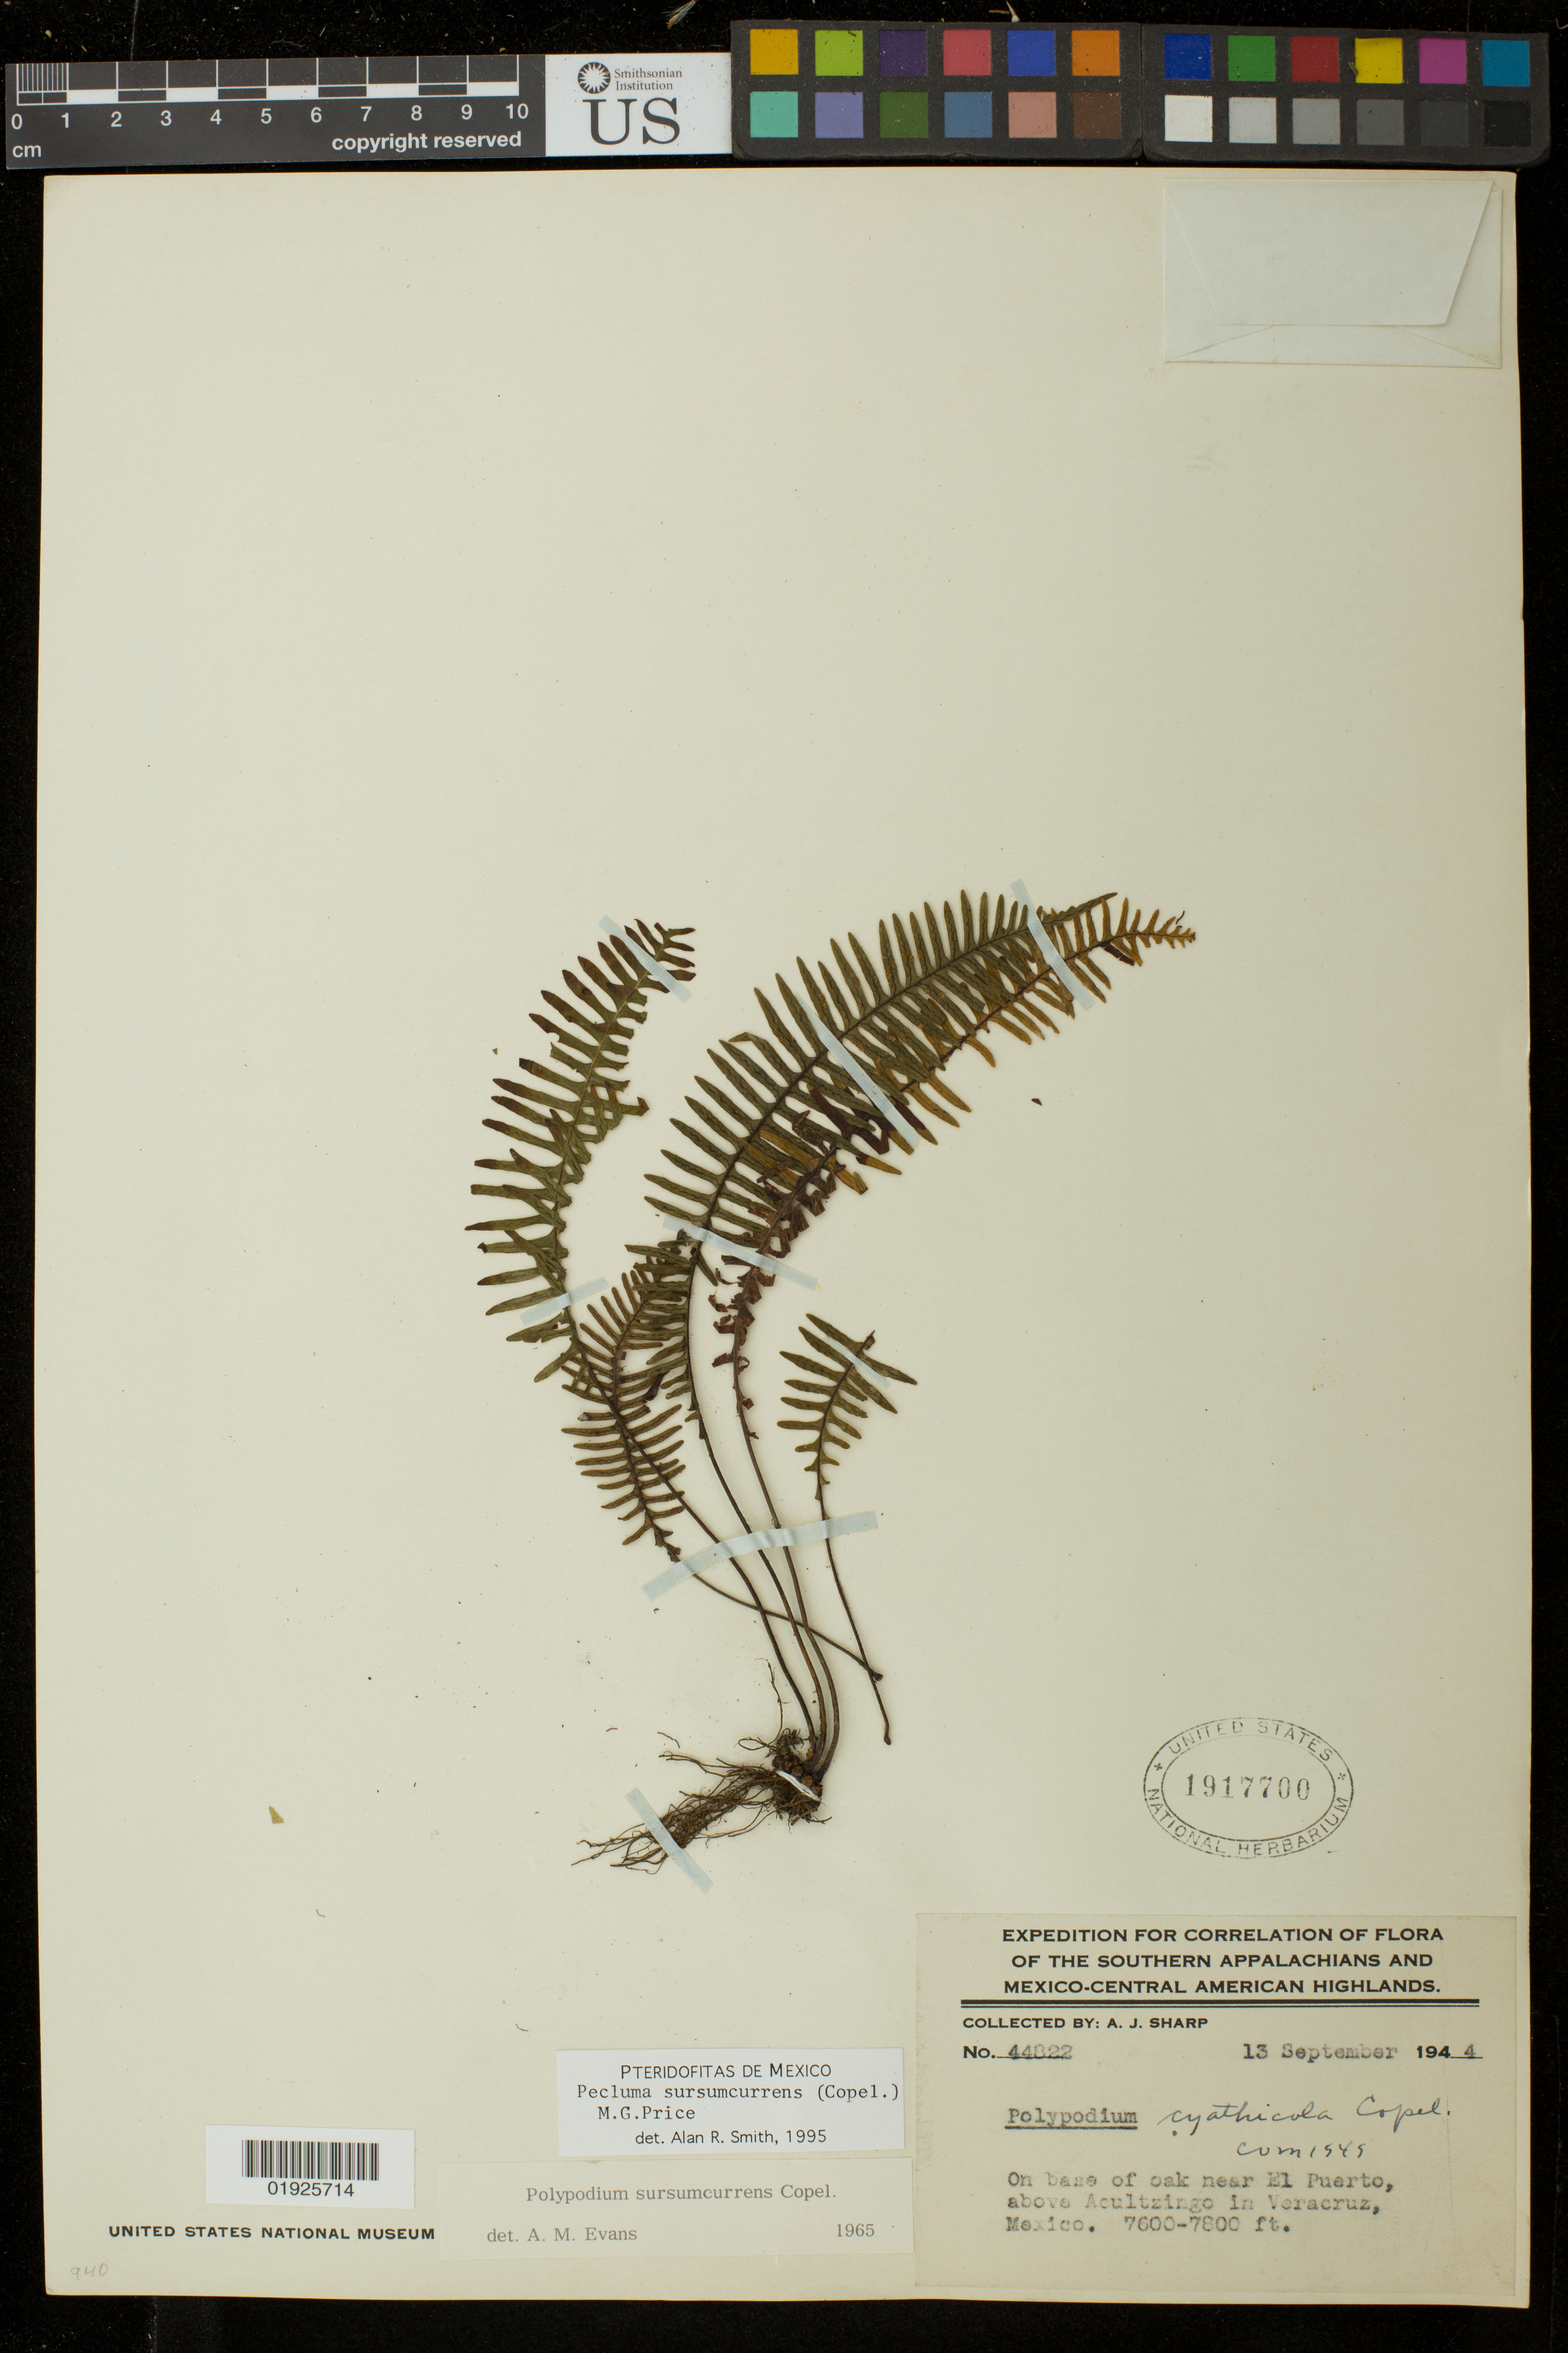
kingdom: Plantae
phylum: Tracheophyta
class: Polypodiopsida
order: Polypodiales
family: Polypodiaceae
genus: Pecluma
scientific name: Pecluma sursumcurrens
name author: (Copel.) M.G. Price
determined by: Smith, Alan R., (UC)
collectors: A. J. Sharp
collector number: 44822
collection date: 1944-09-13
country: Mexico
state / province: Veracruz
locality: Near El Puerto, above Acultzingo.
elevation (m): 2316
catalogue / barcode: US 1917700